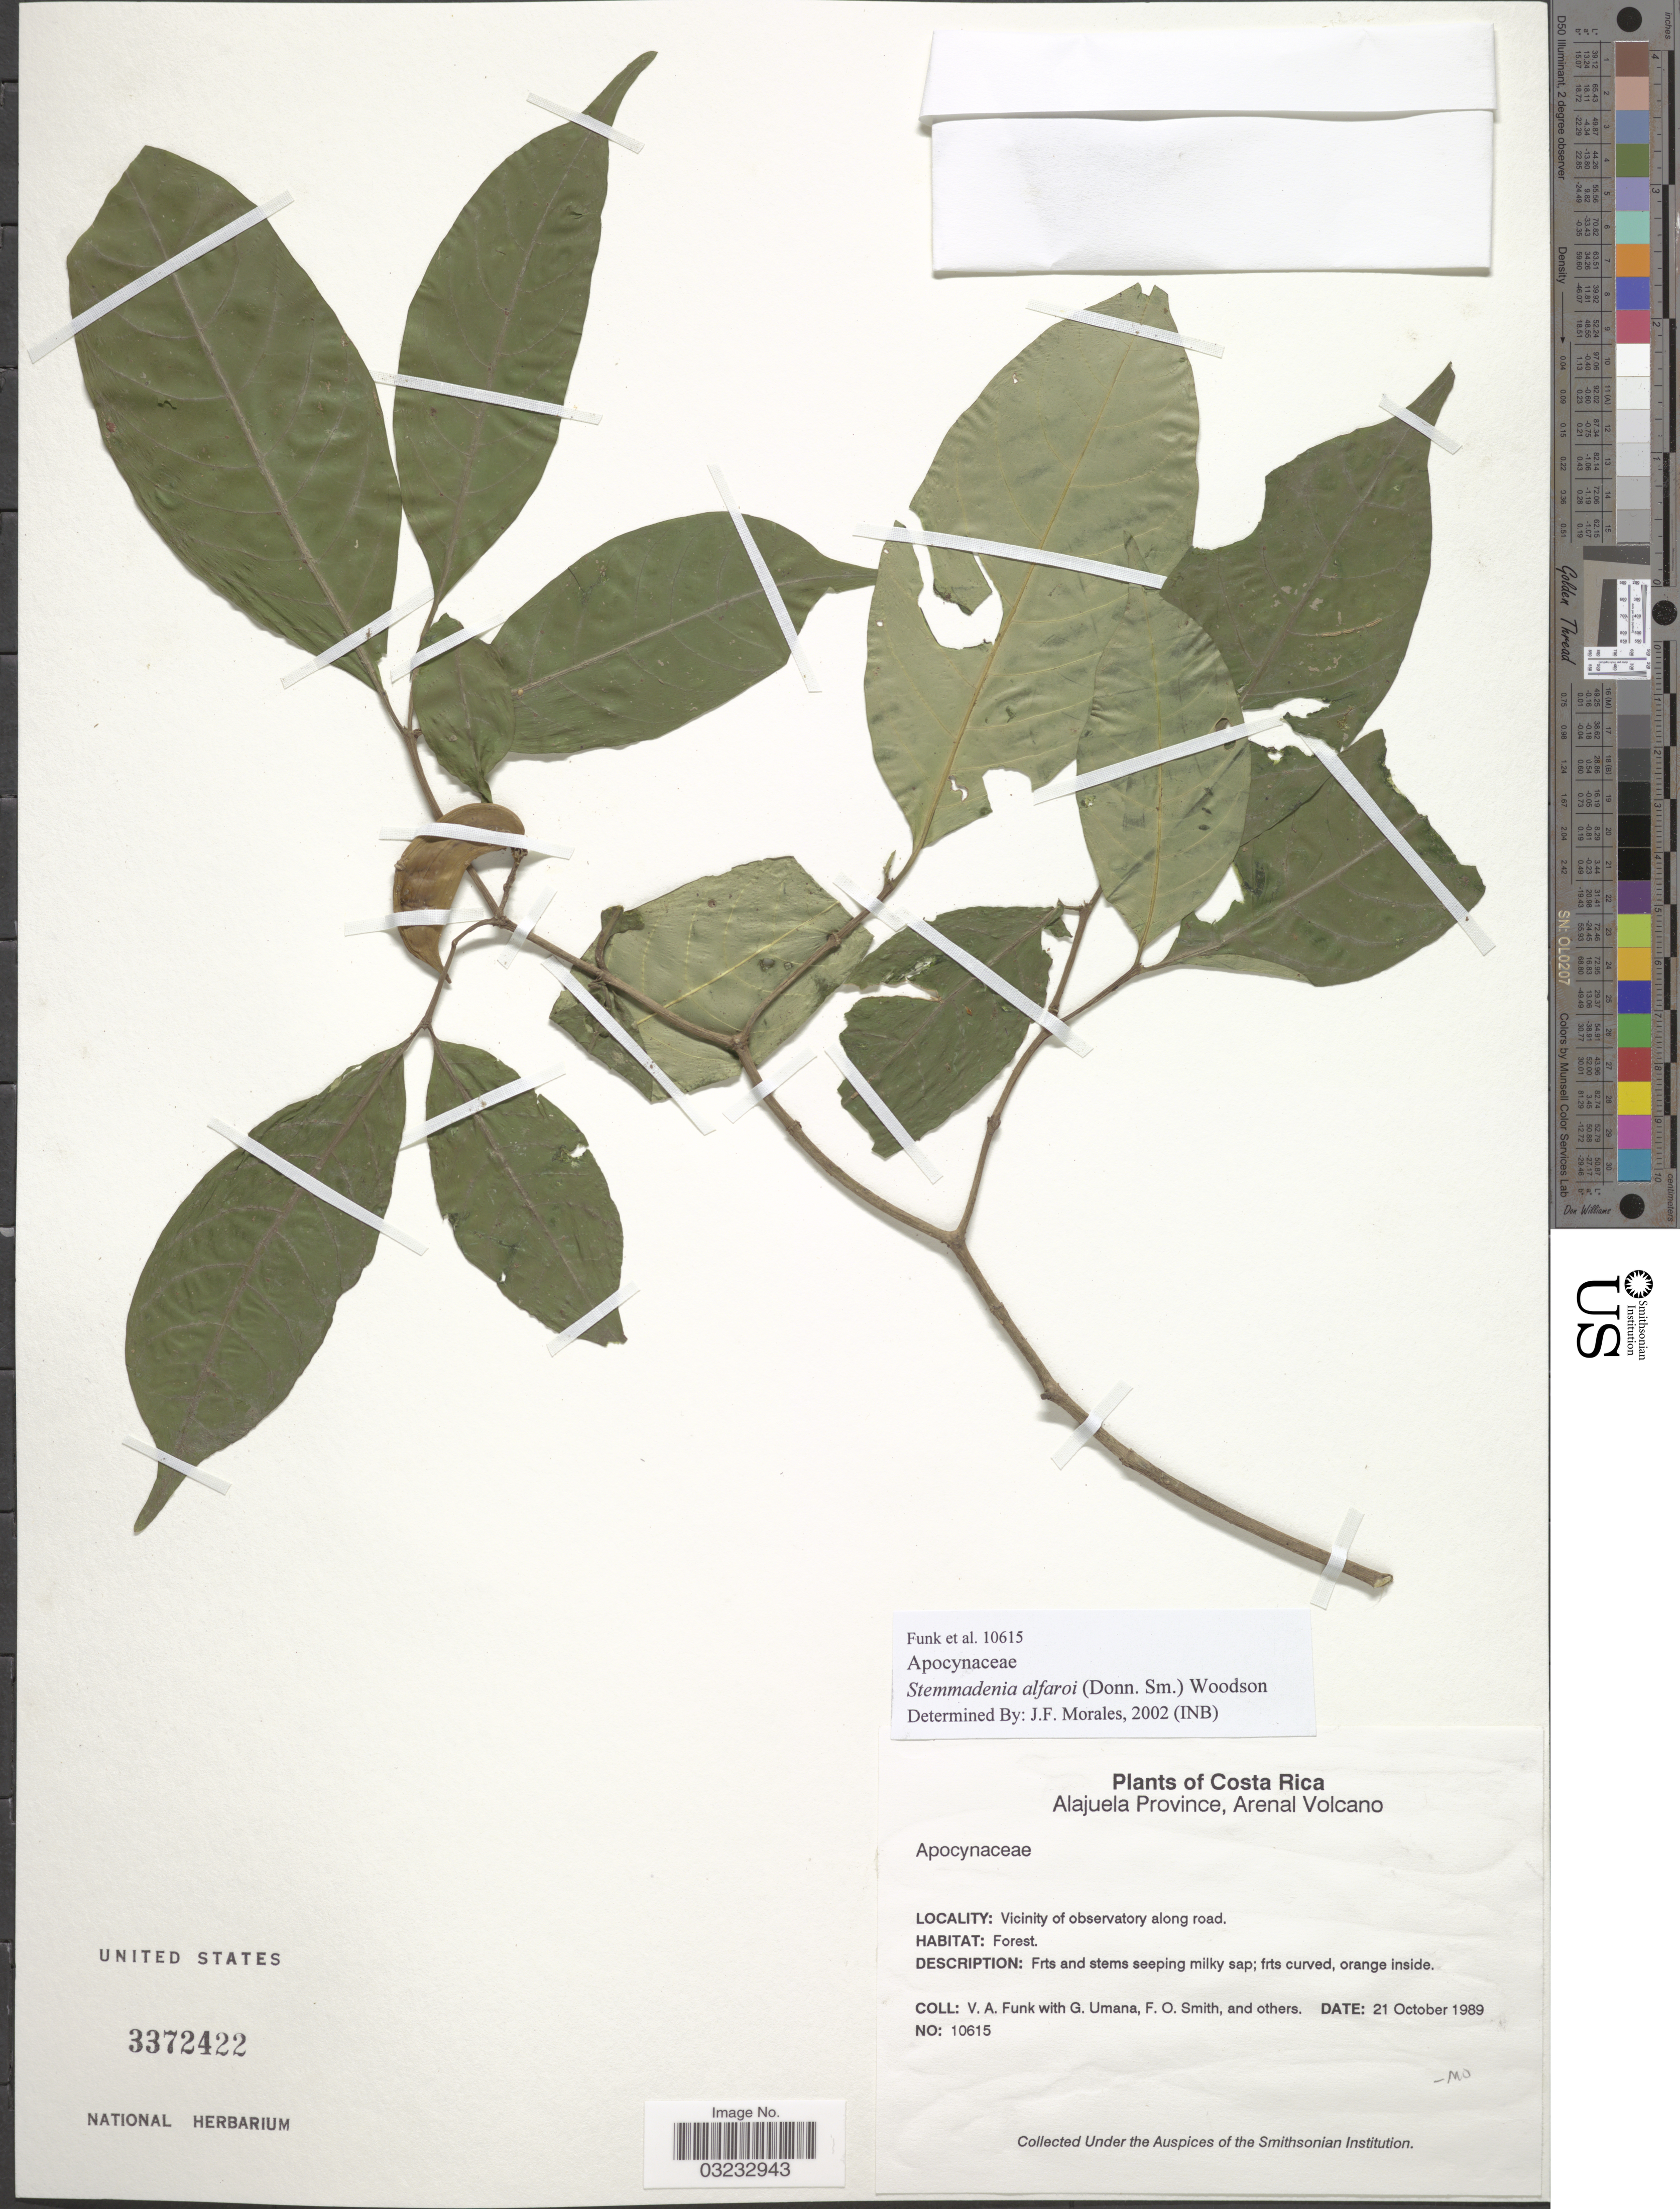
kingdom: Plantae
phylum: Tracheophyta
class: Magnoliopsida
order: Gentianales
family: Apocynaceae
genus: Stemmadenia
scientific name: Stemmadenia alfaroi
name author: (Donn. Sm.) Woodson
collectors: V. Funk, G. Umana, F. Smith & et al.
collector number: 10615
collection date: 1989-10-21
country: Costa Rica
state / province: Alajuela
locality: Alajuela Province, Arenal Volcano, Vicinity of observatory along road.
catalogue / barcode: US 3372422